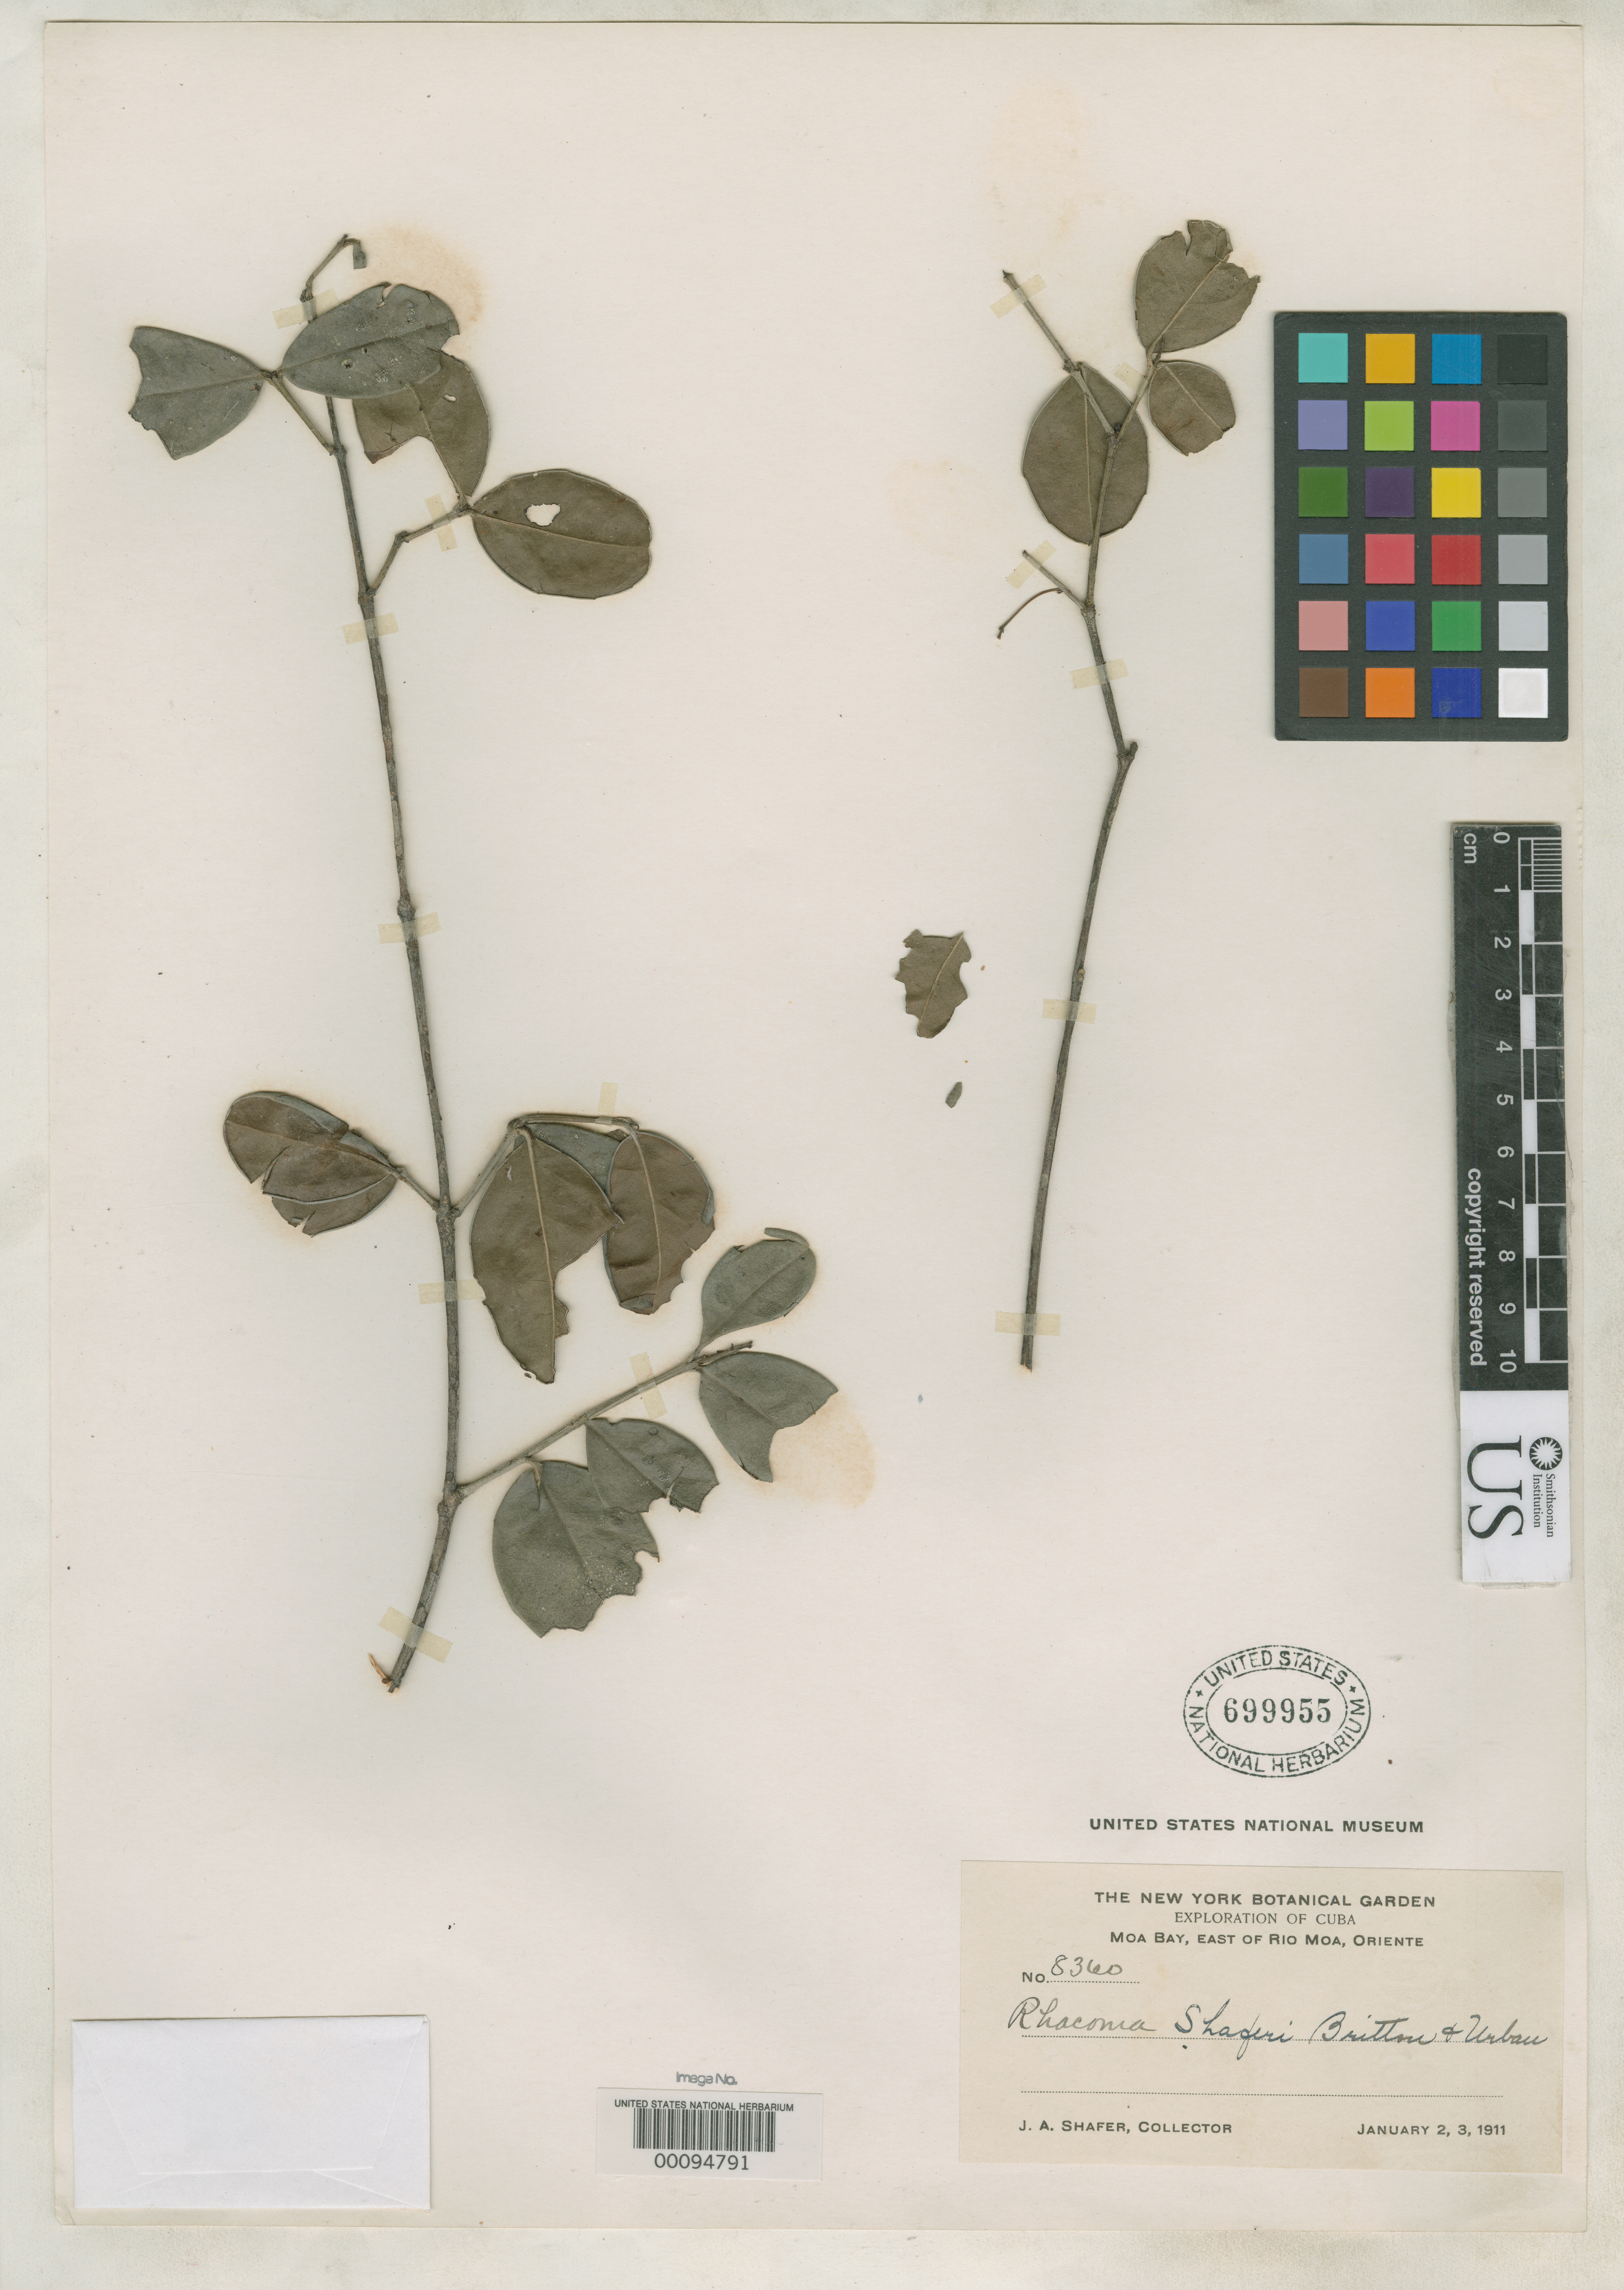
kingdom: Plantae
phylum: Tracheophyta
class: Magnoliopsida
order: Celastrales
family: Celastraceae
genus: Rhacoma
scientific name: Rhacoma shaferi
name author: Britton & Urb. in Urb.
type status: Isotype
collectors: J. A. Shafer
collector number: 8360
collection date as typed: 02 Jan 1911 or 03 Jan 1911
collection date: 1911-01-02 or 1911-01-03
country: Cuba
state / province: Oriente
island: Greater Antilles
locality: Moa Bay, east of Rio Moa.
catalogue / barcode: US 699955